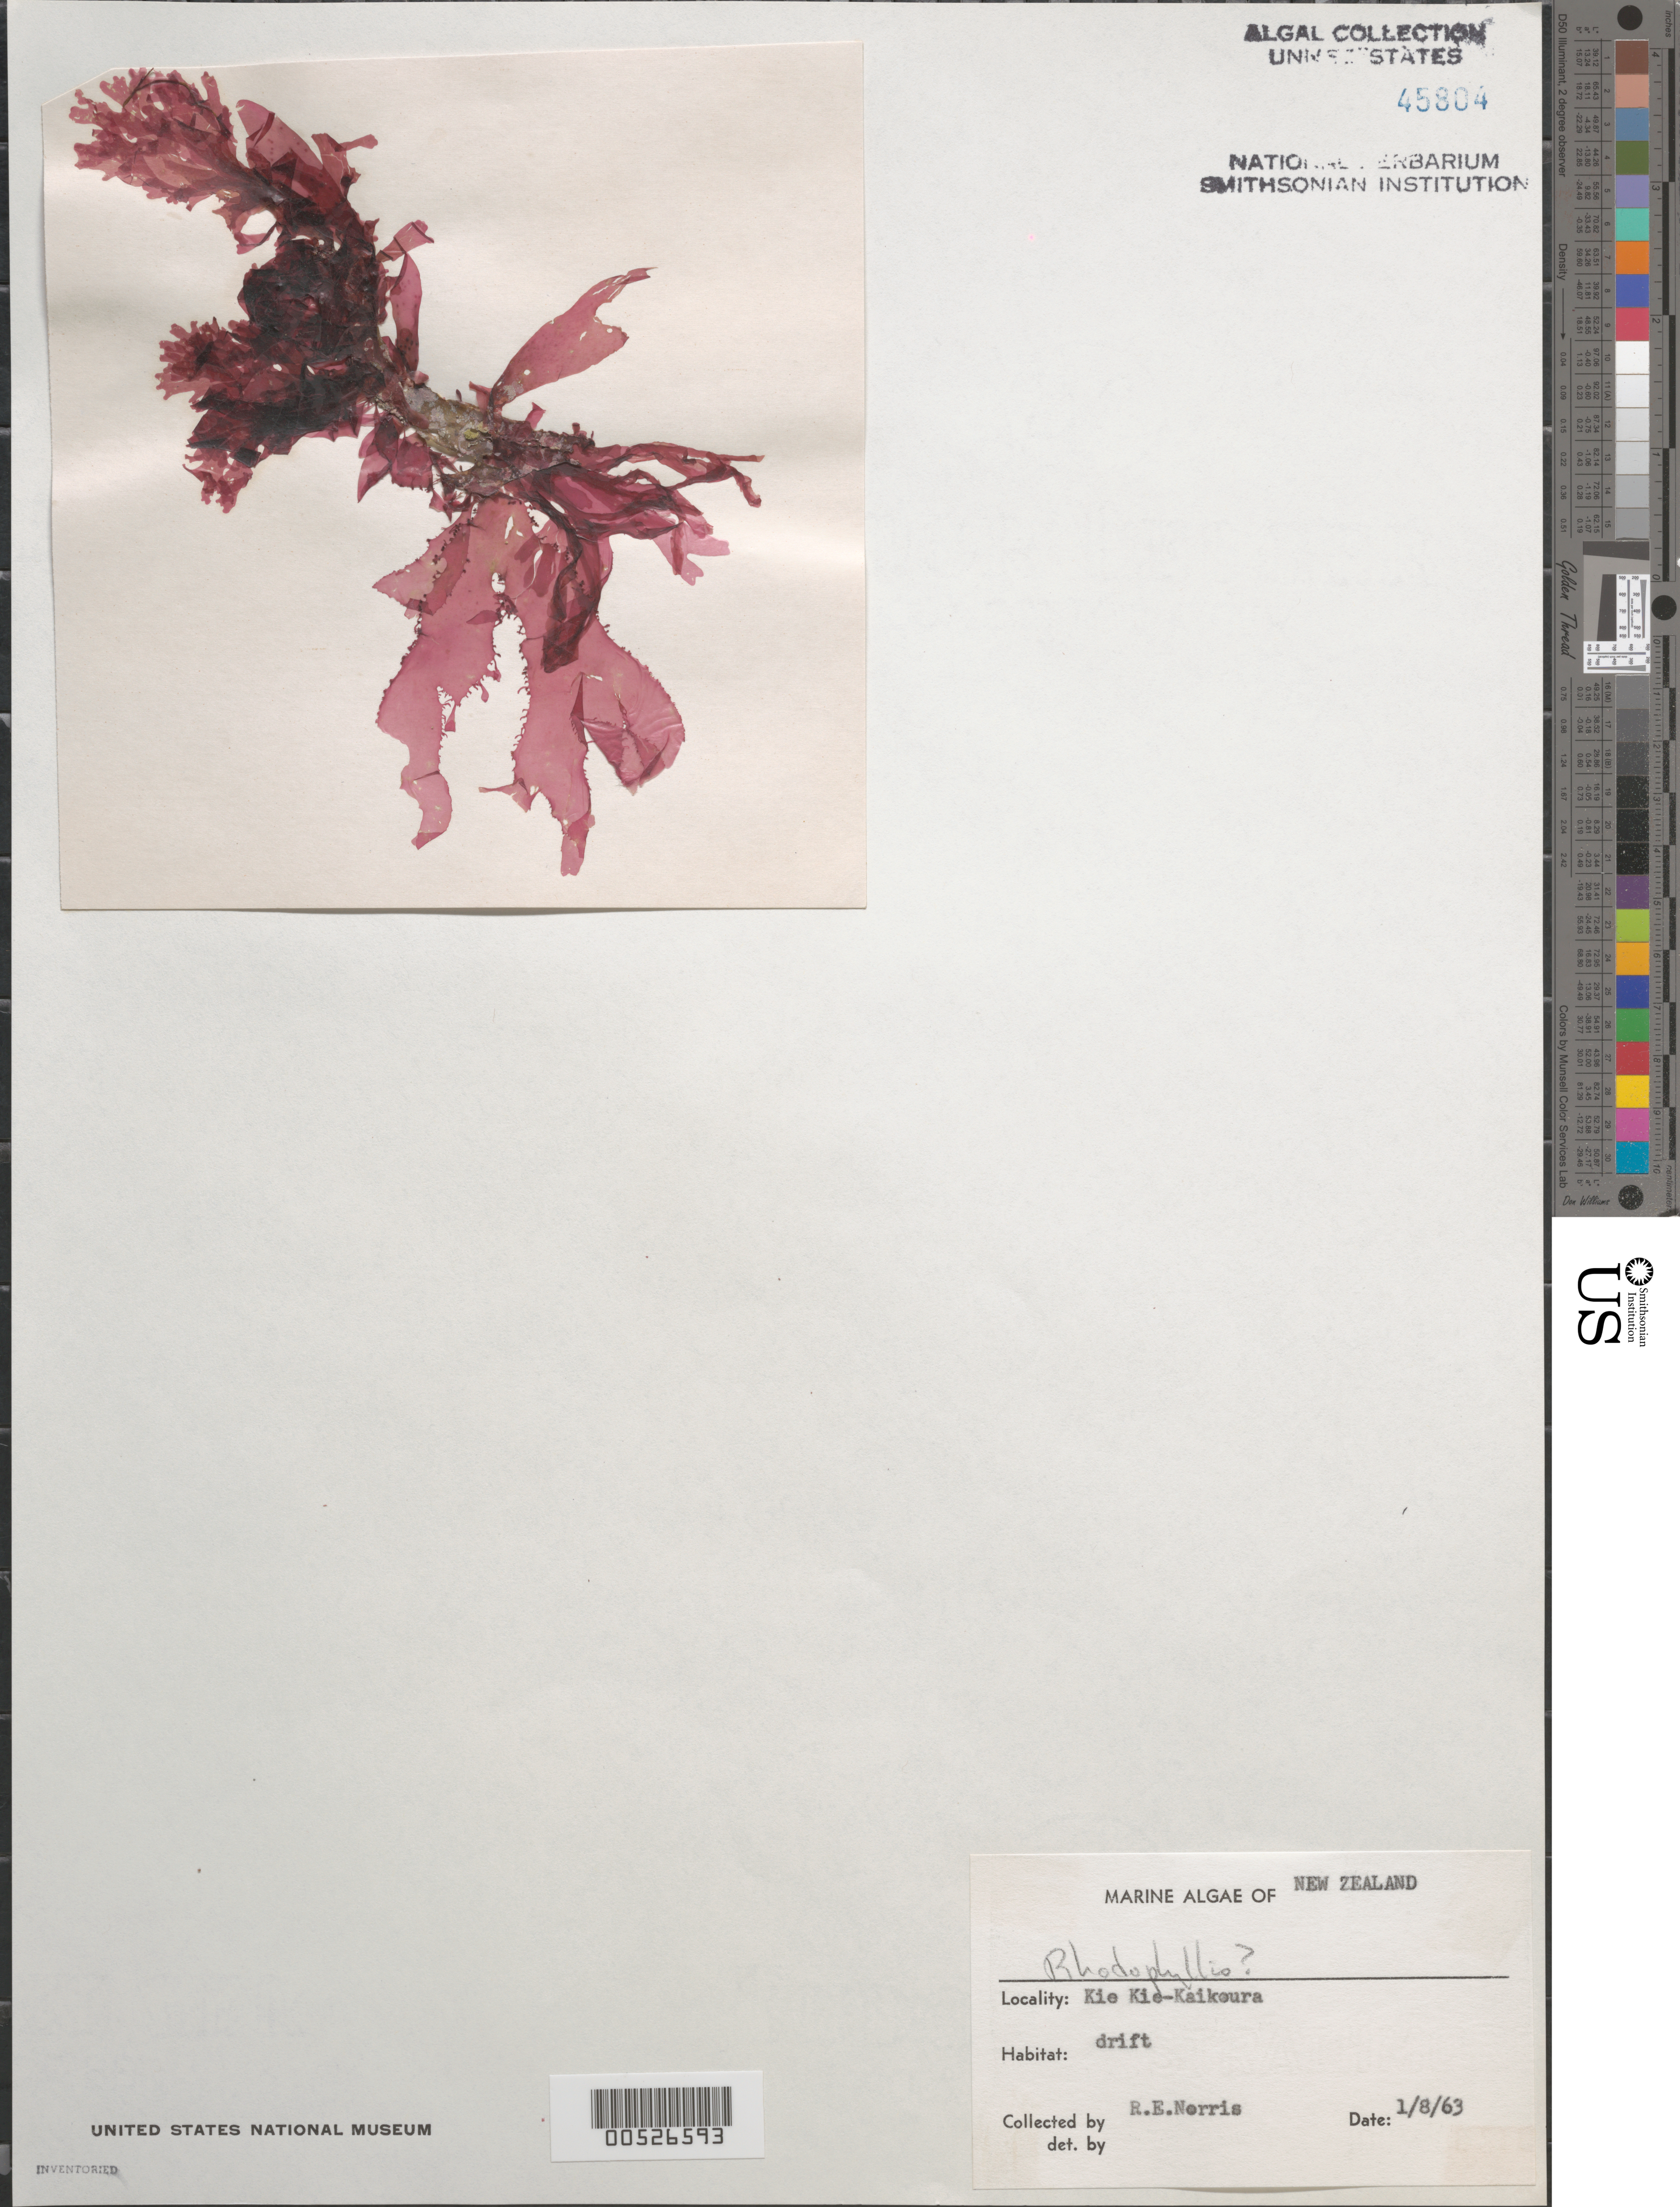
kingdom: Plantae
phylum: Rhodophyta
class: Florideophyceae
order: Gigartinales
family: Cystocloniaceae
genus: Rhodophyllis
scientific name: Rhodophyllis sp.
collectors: R. E. Norris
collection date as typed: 08 Jan 1963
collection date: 1963-01-08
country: New Zealand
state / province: Canterbury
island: South Island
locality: Kie Kie-Kaikoura Coast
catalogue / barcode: US 45804